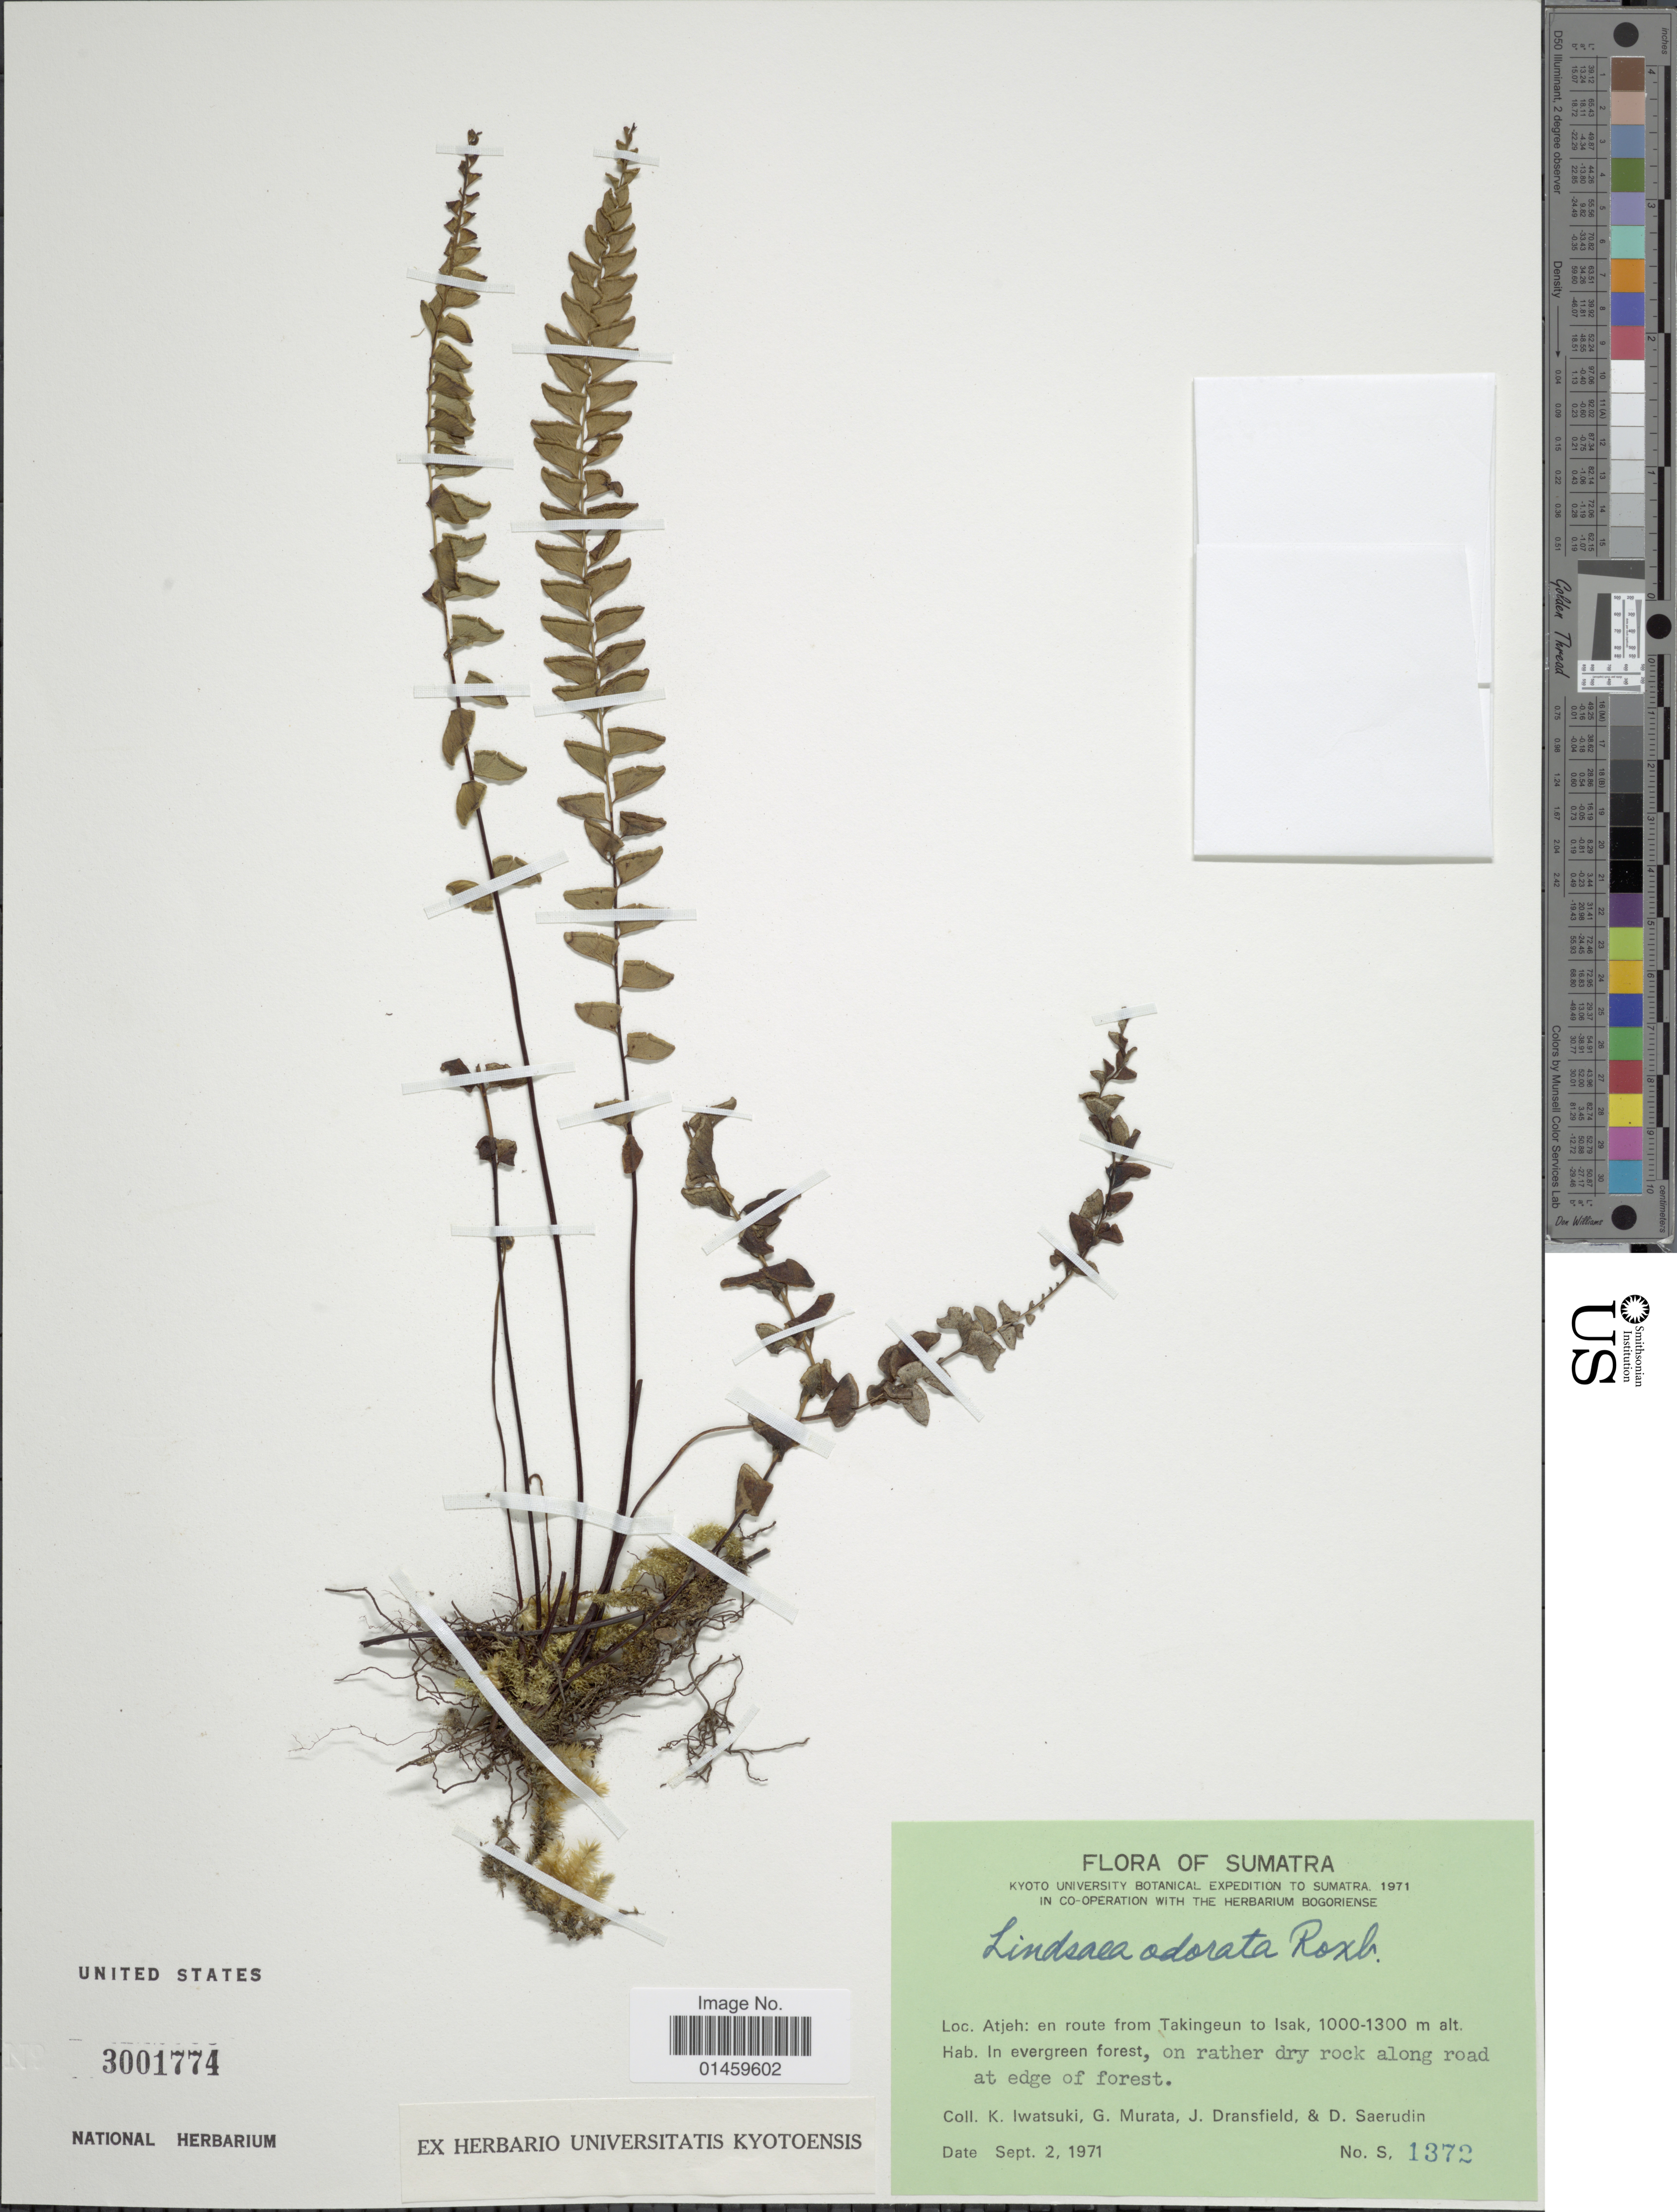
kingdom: Plantae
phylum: Tracheophyta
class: Polypodiopsida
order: Polypodiales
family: Lindsaeaceae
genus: Lindsaea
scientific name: Lindsaea odorata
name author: Roxb.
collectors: K. Iwatsuki, G. Murata, J. Dransfield & D. Saerudin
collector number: S1372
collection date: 1971-09-02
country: Indonesia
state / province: Sumatra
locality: Atjeh: en route from Takingeun to Isak.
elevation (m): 1000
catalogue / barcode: US 3001774